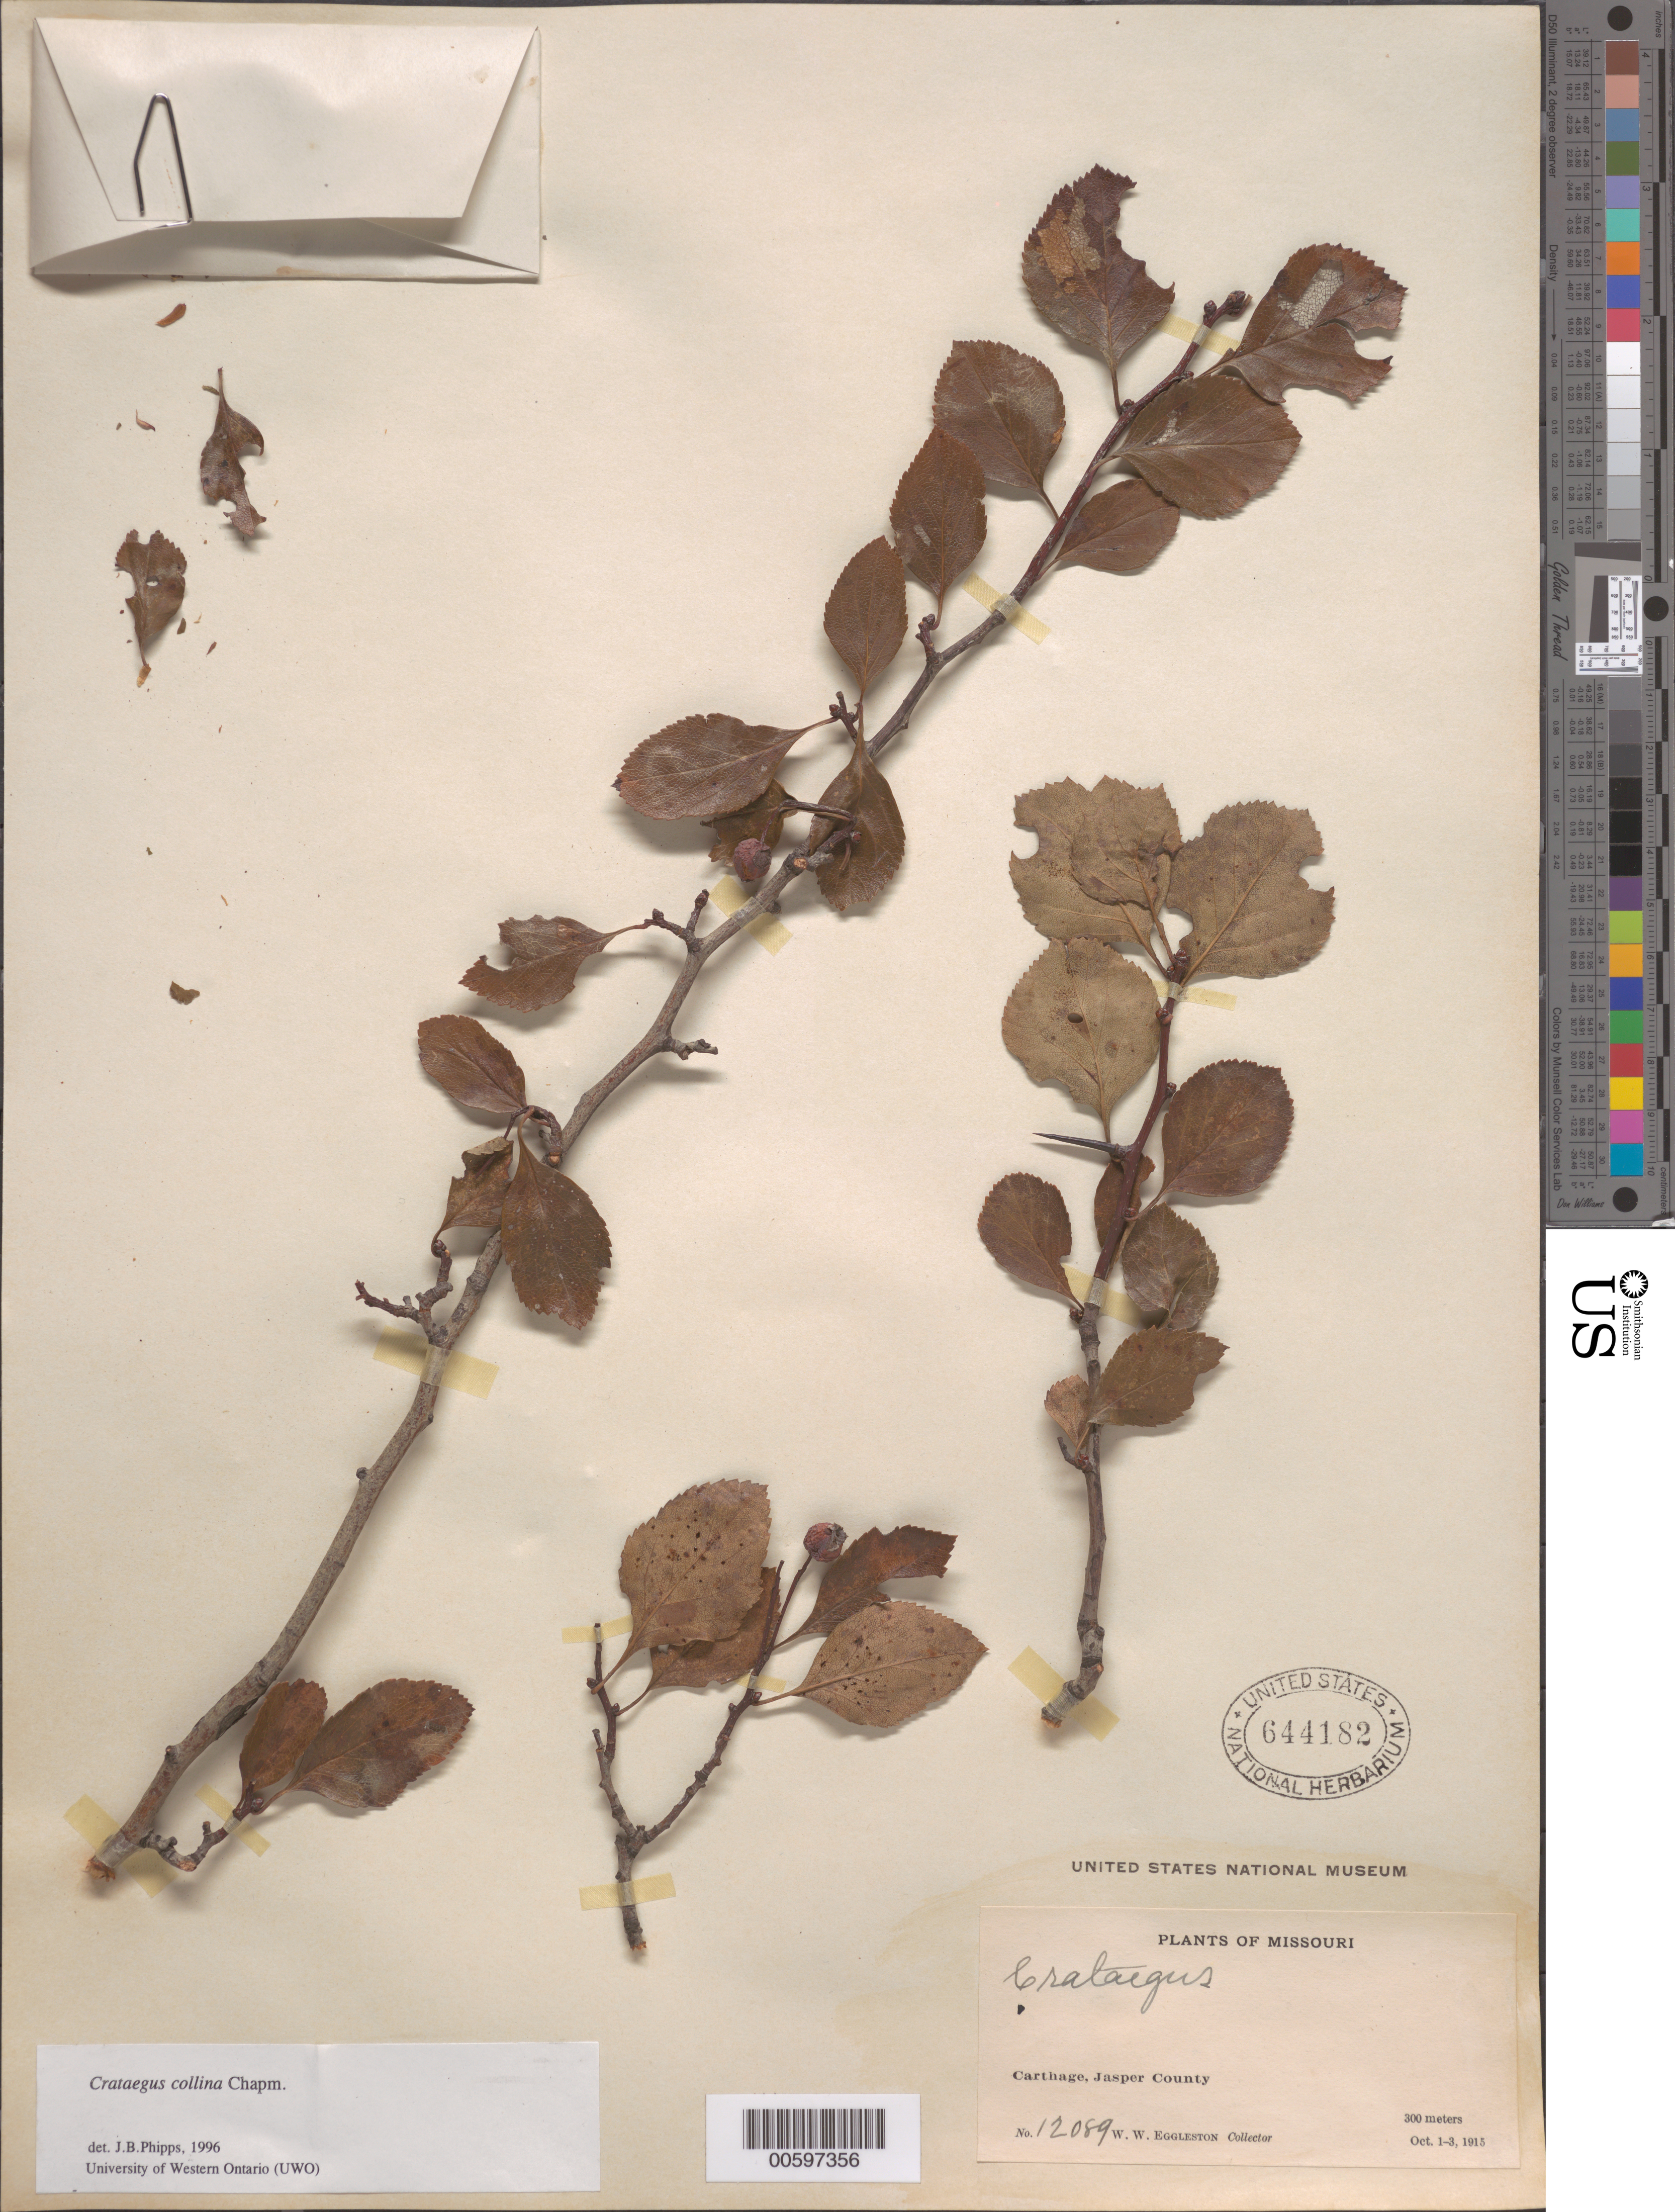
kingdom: Plantae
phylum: Tracheophyta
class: Magnoliopsida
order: Rosales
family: Rosaceae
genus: Crataegus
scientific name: Crataegus collina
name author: Chapm.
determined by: Phipps, James B., (UWO), University of Western Ontario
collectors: W. W. Eggleston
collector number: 12089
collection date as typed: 01 Oct 1915 to 03 Oct 1915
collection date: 1915-10-01/1915-10-03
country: United States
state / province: Missouri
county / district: Jasper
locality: Carthage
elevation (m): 300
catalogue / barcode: US 644182